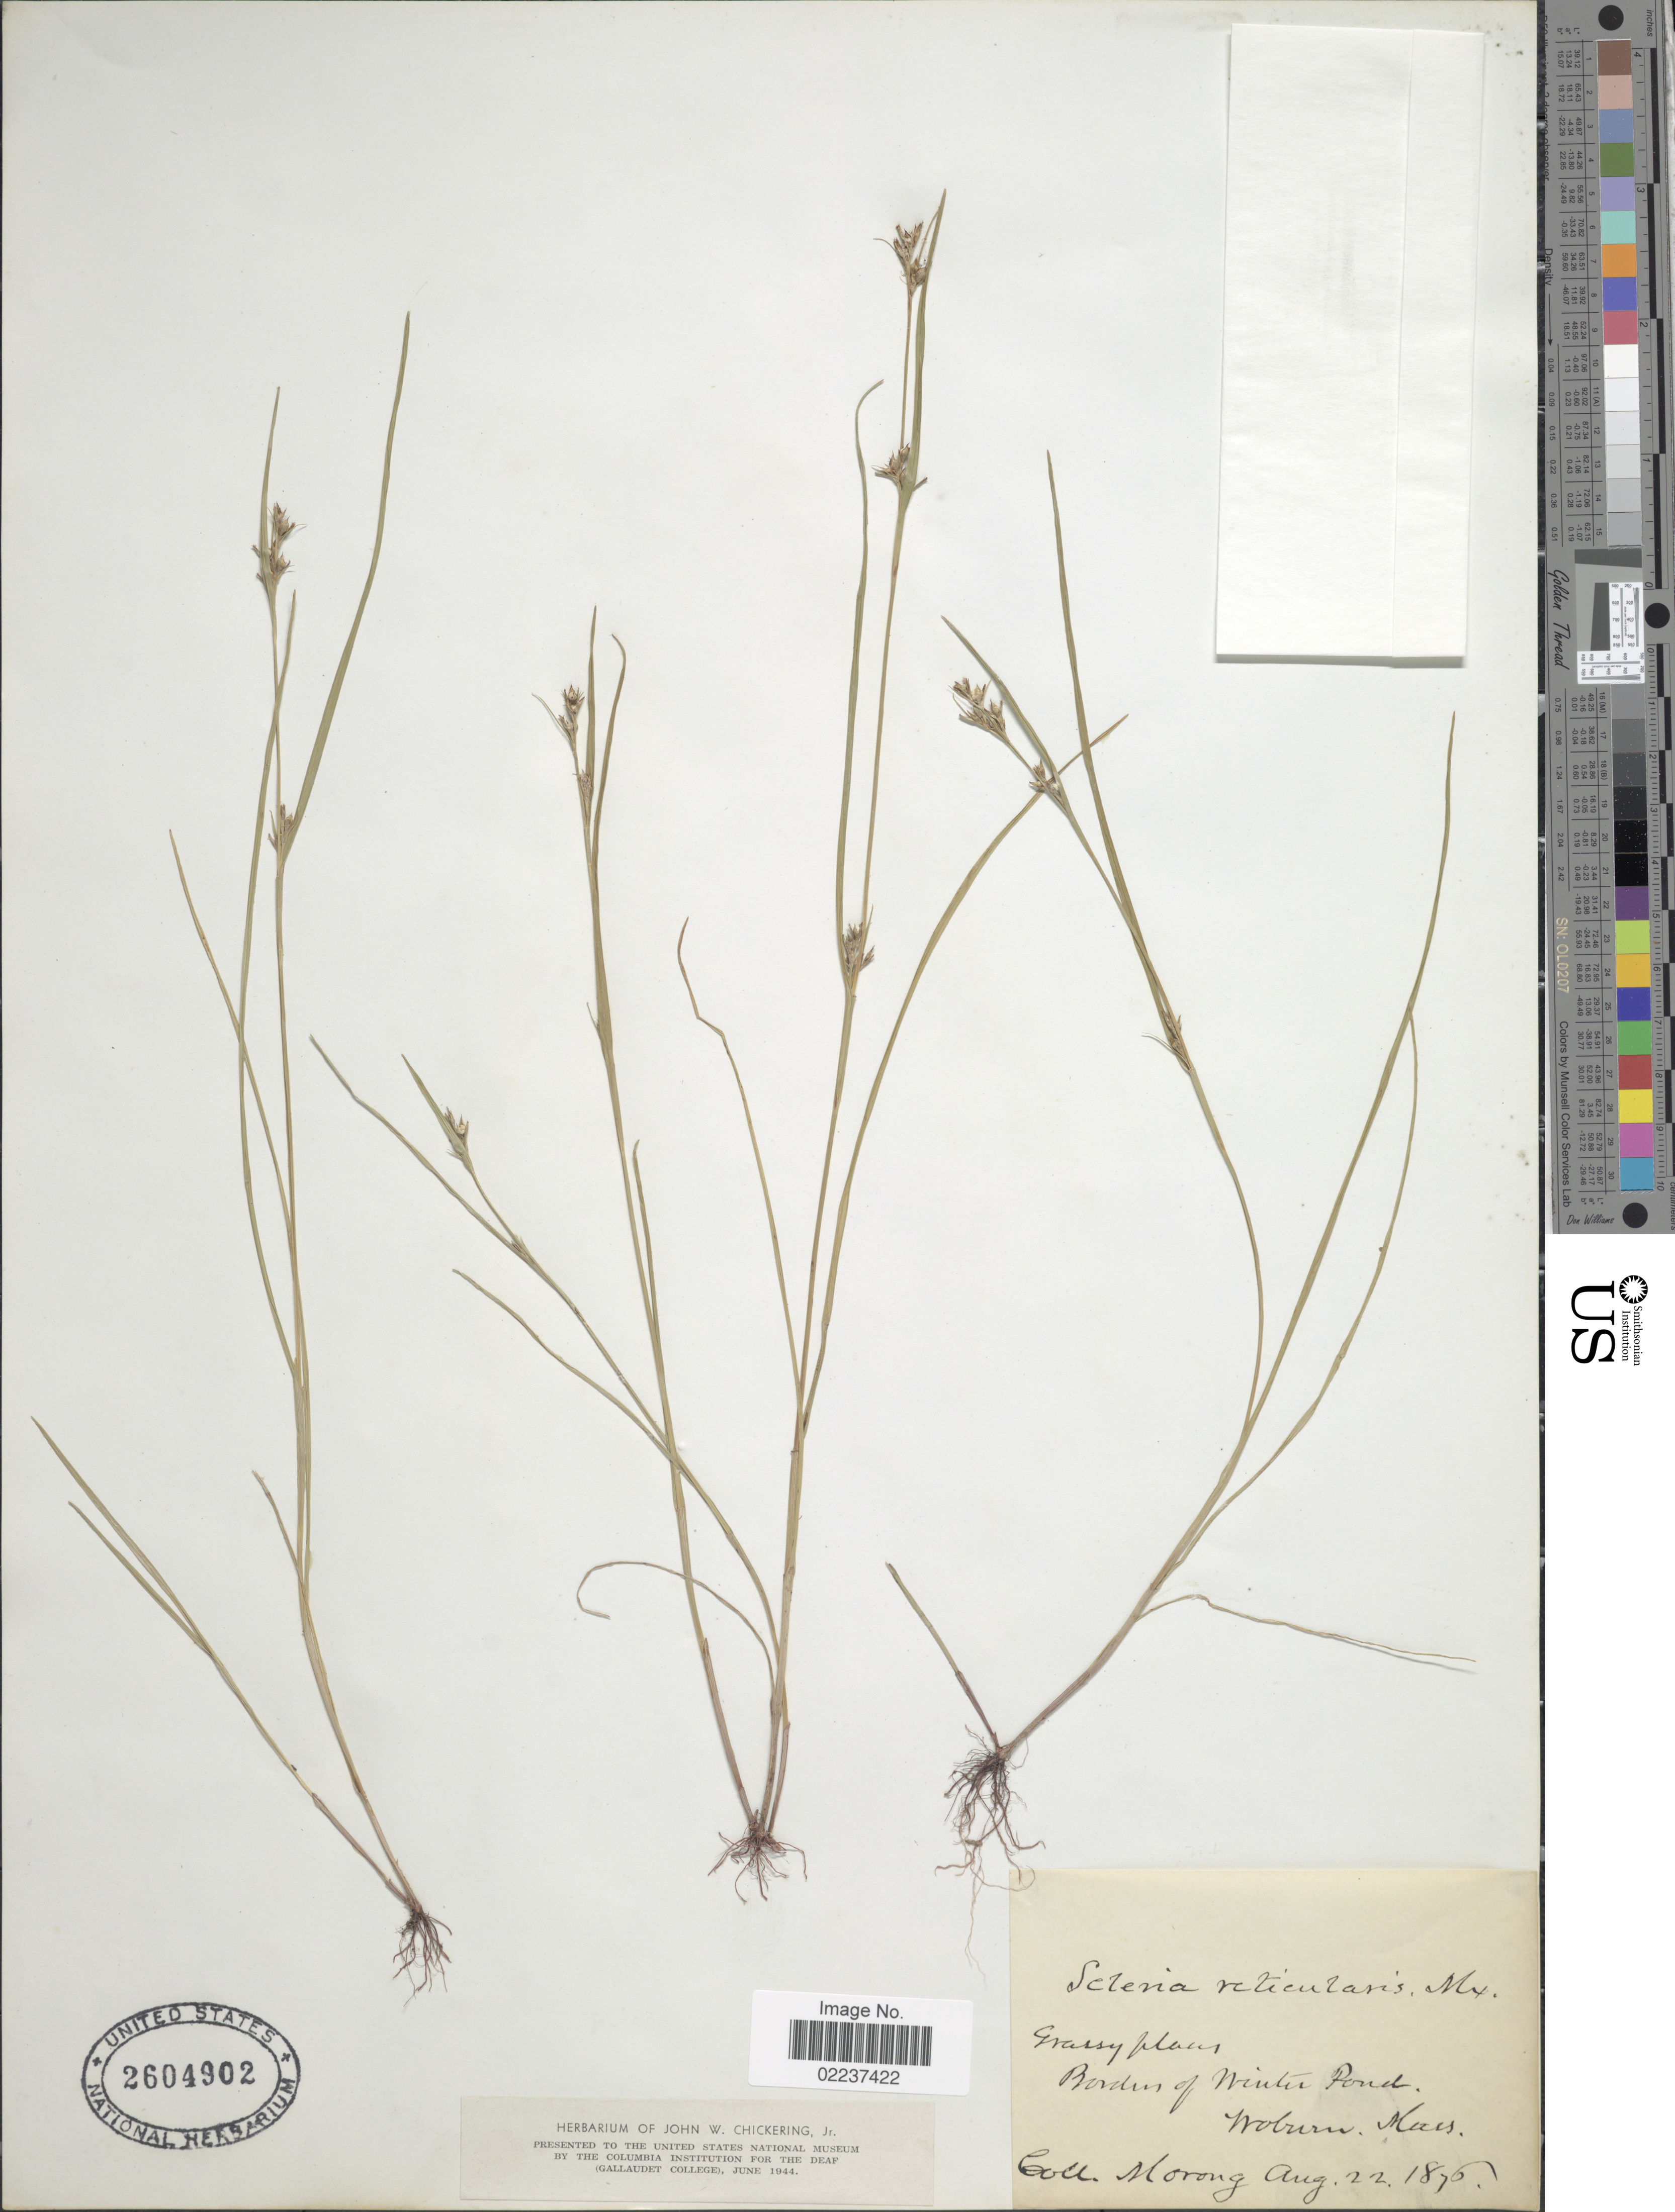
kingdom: Plantae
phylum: Tracheophyta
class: Liliopsida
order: Poales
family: Cyperaceae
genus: Scleria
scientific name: Scleria reticularis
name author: Michx.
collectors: Morong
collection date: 1876-08-22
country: United States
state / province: Massachusetts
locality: Border of Winter Pond, Woburn,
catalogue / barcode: US 2604902